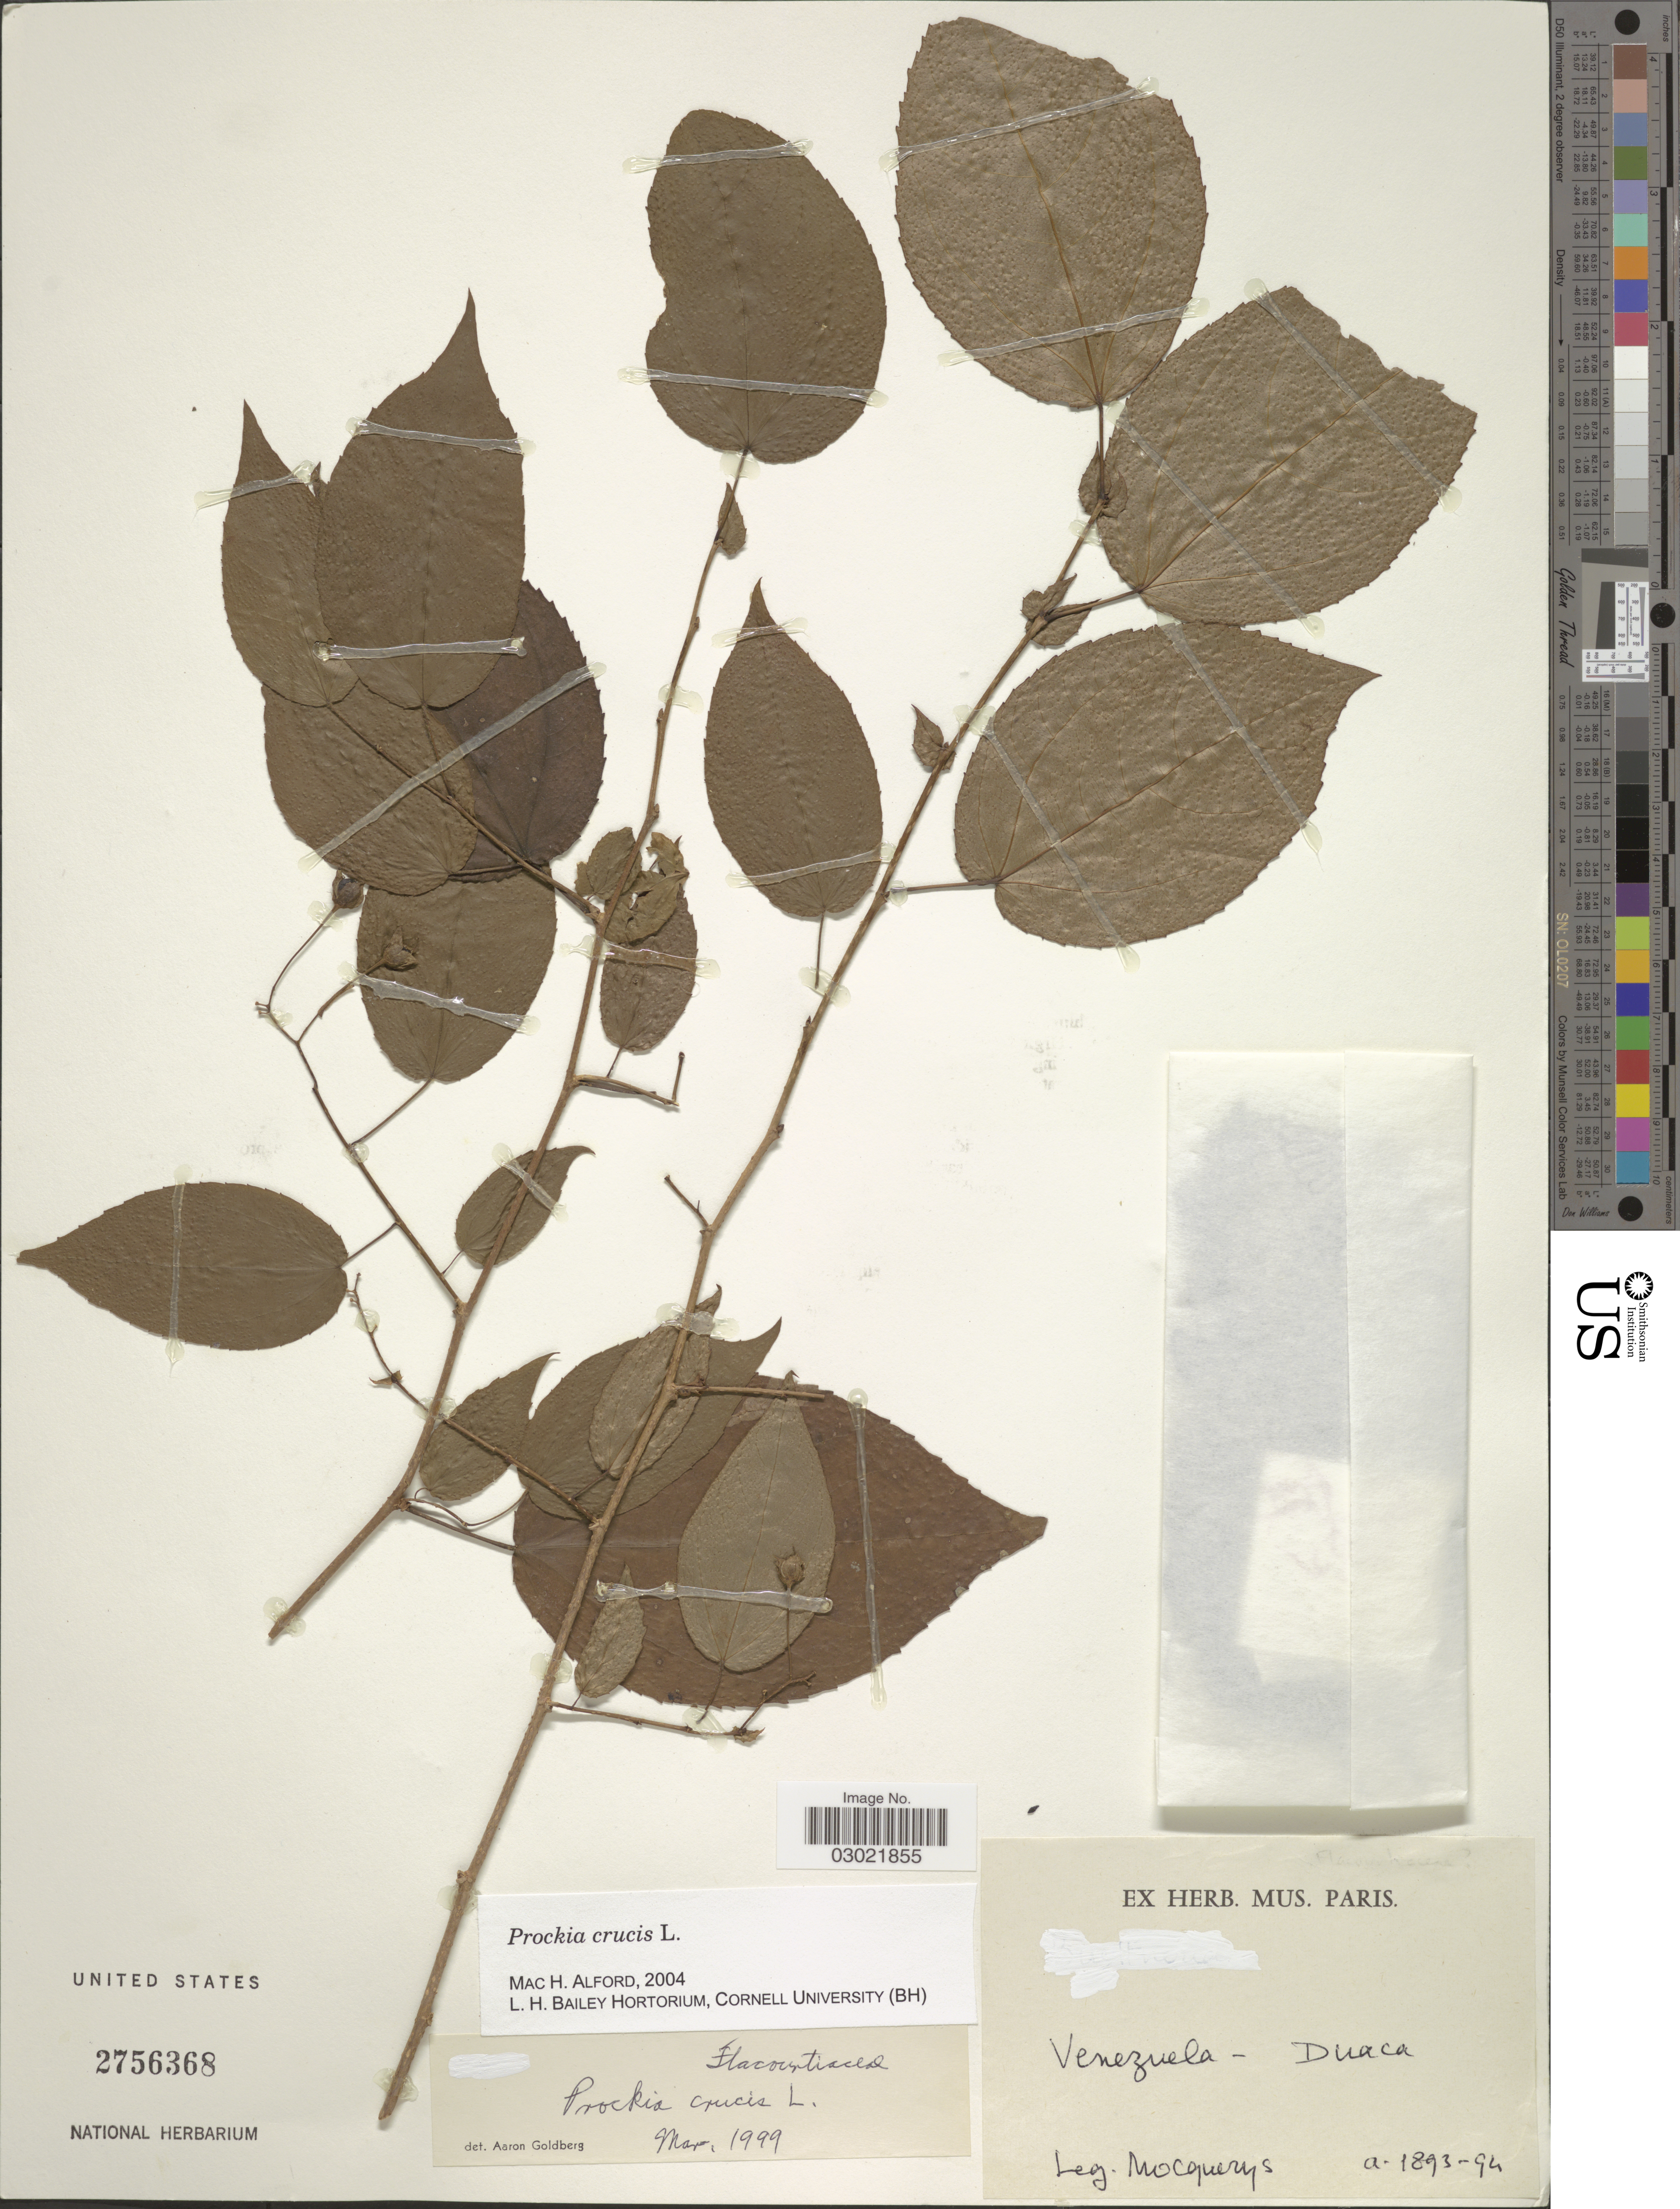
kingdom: Plantae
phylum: Tracheophyta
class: Magnoliopsida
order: Malpighiales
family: Salicaceae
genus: Prockia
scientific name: Prockia crucis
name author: P. Browne ex L.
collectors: A. Mocquerys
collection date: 1893/1894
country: Venezuela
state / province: Lara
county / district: Crespo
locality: Duaca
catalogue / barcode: US 2756368